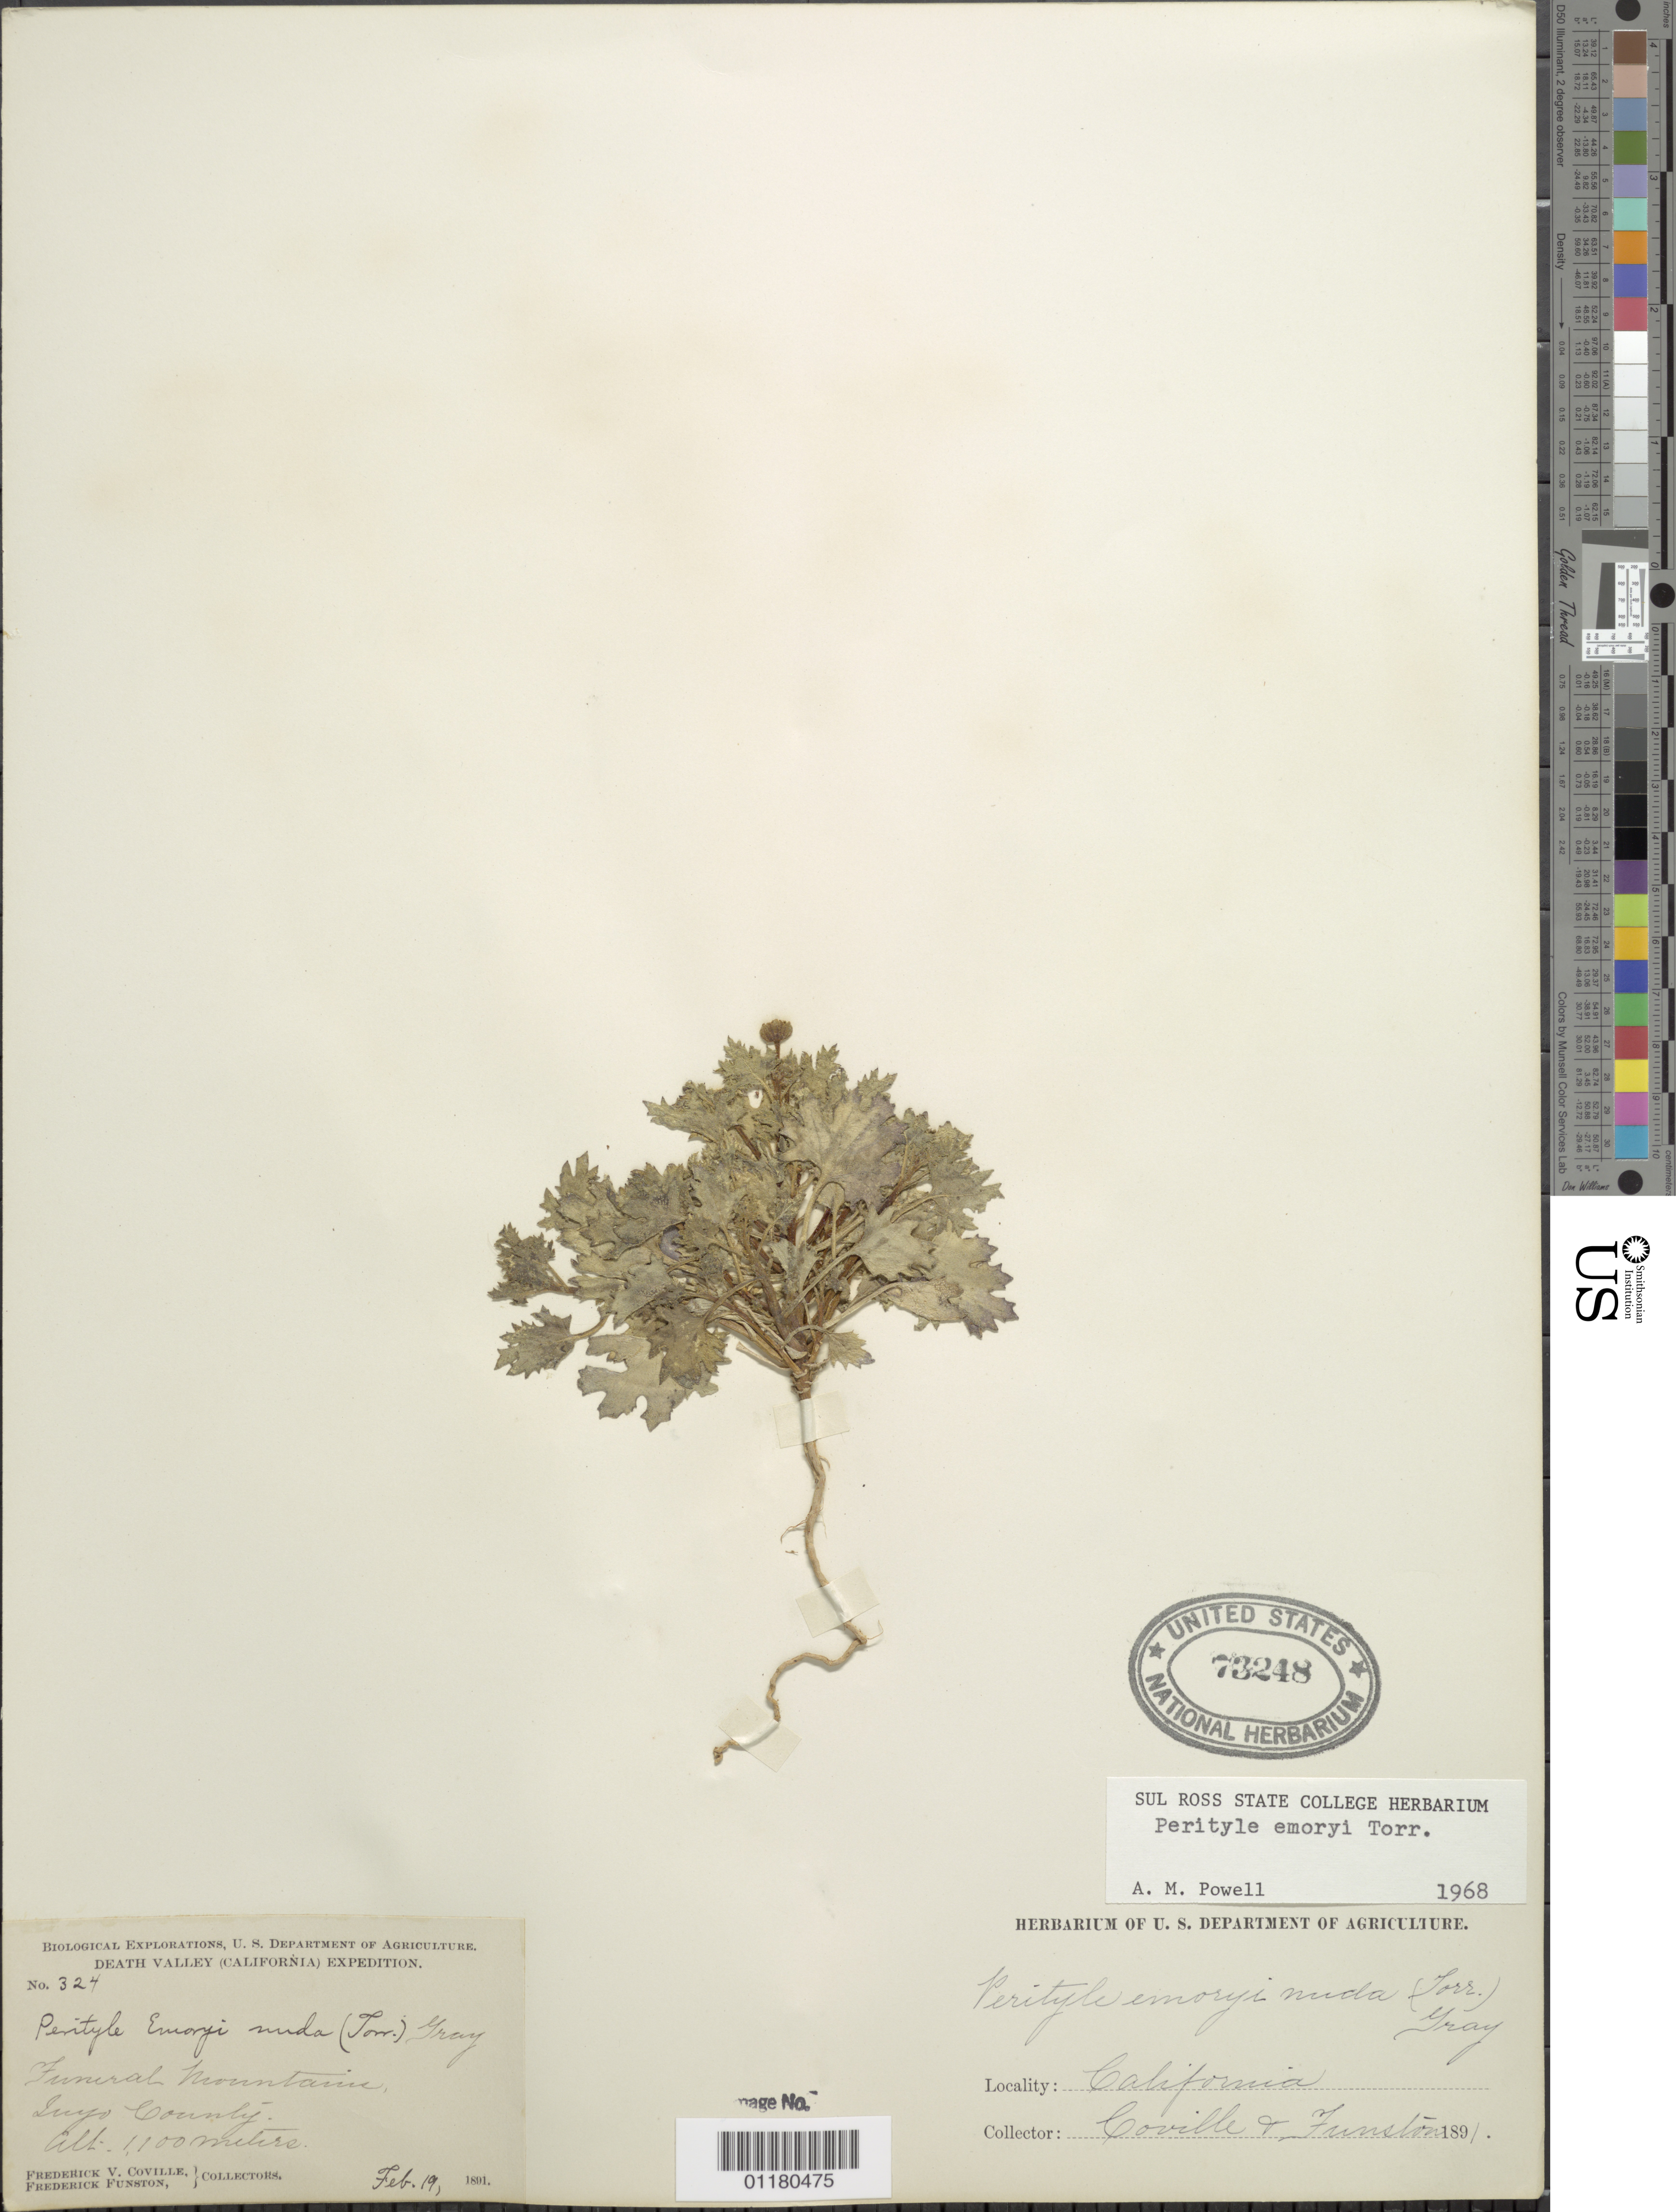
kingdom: Plantae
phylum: Tracheophyta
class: Magnoliopsida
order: Asterales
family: Asteraceae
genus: Perityle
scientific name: Perityle emoryi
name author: Torr.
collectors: F. V. Coville & F. Funston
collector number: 324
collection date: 1891-02-19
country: United States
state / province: California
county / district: Inyo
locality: Funeral Mountains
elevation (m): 1100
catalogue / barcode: US 73248